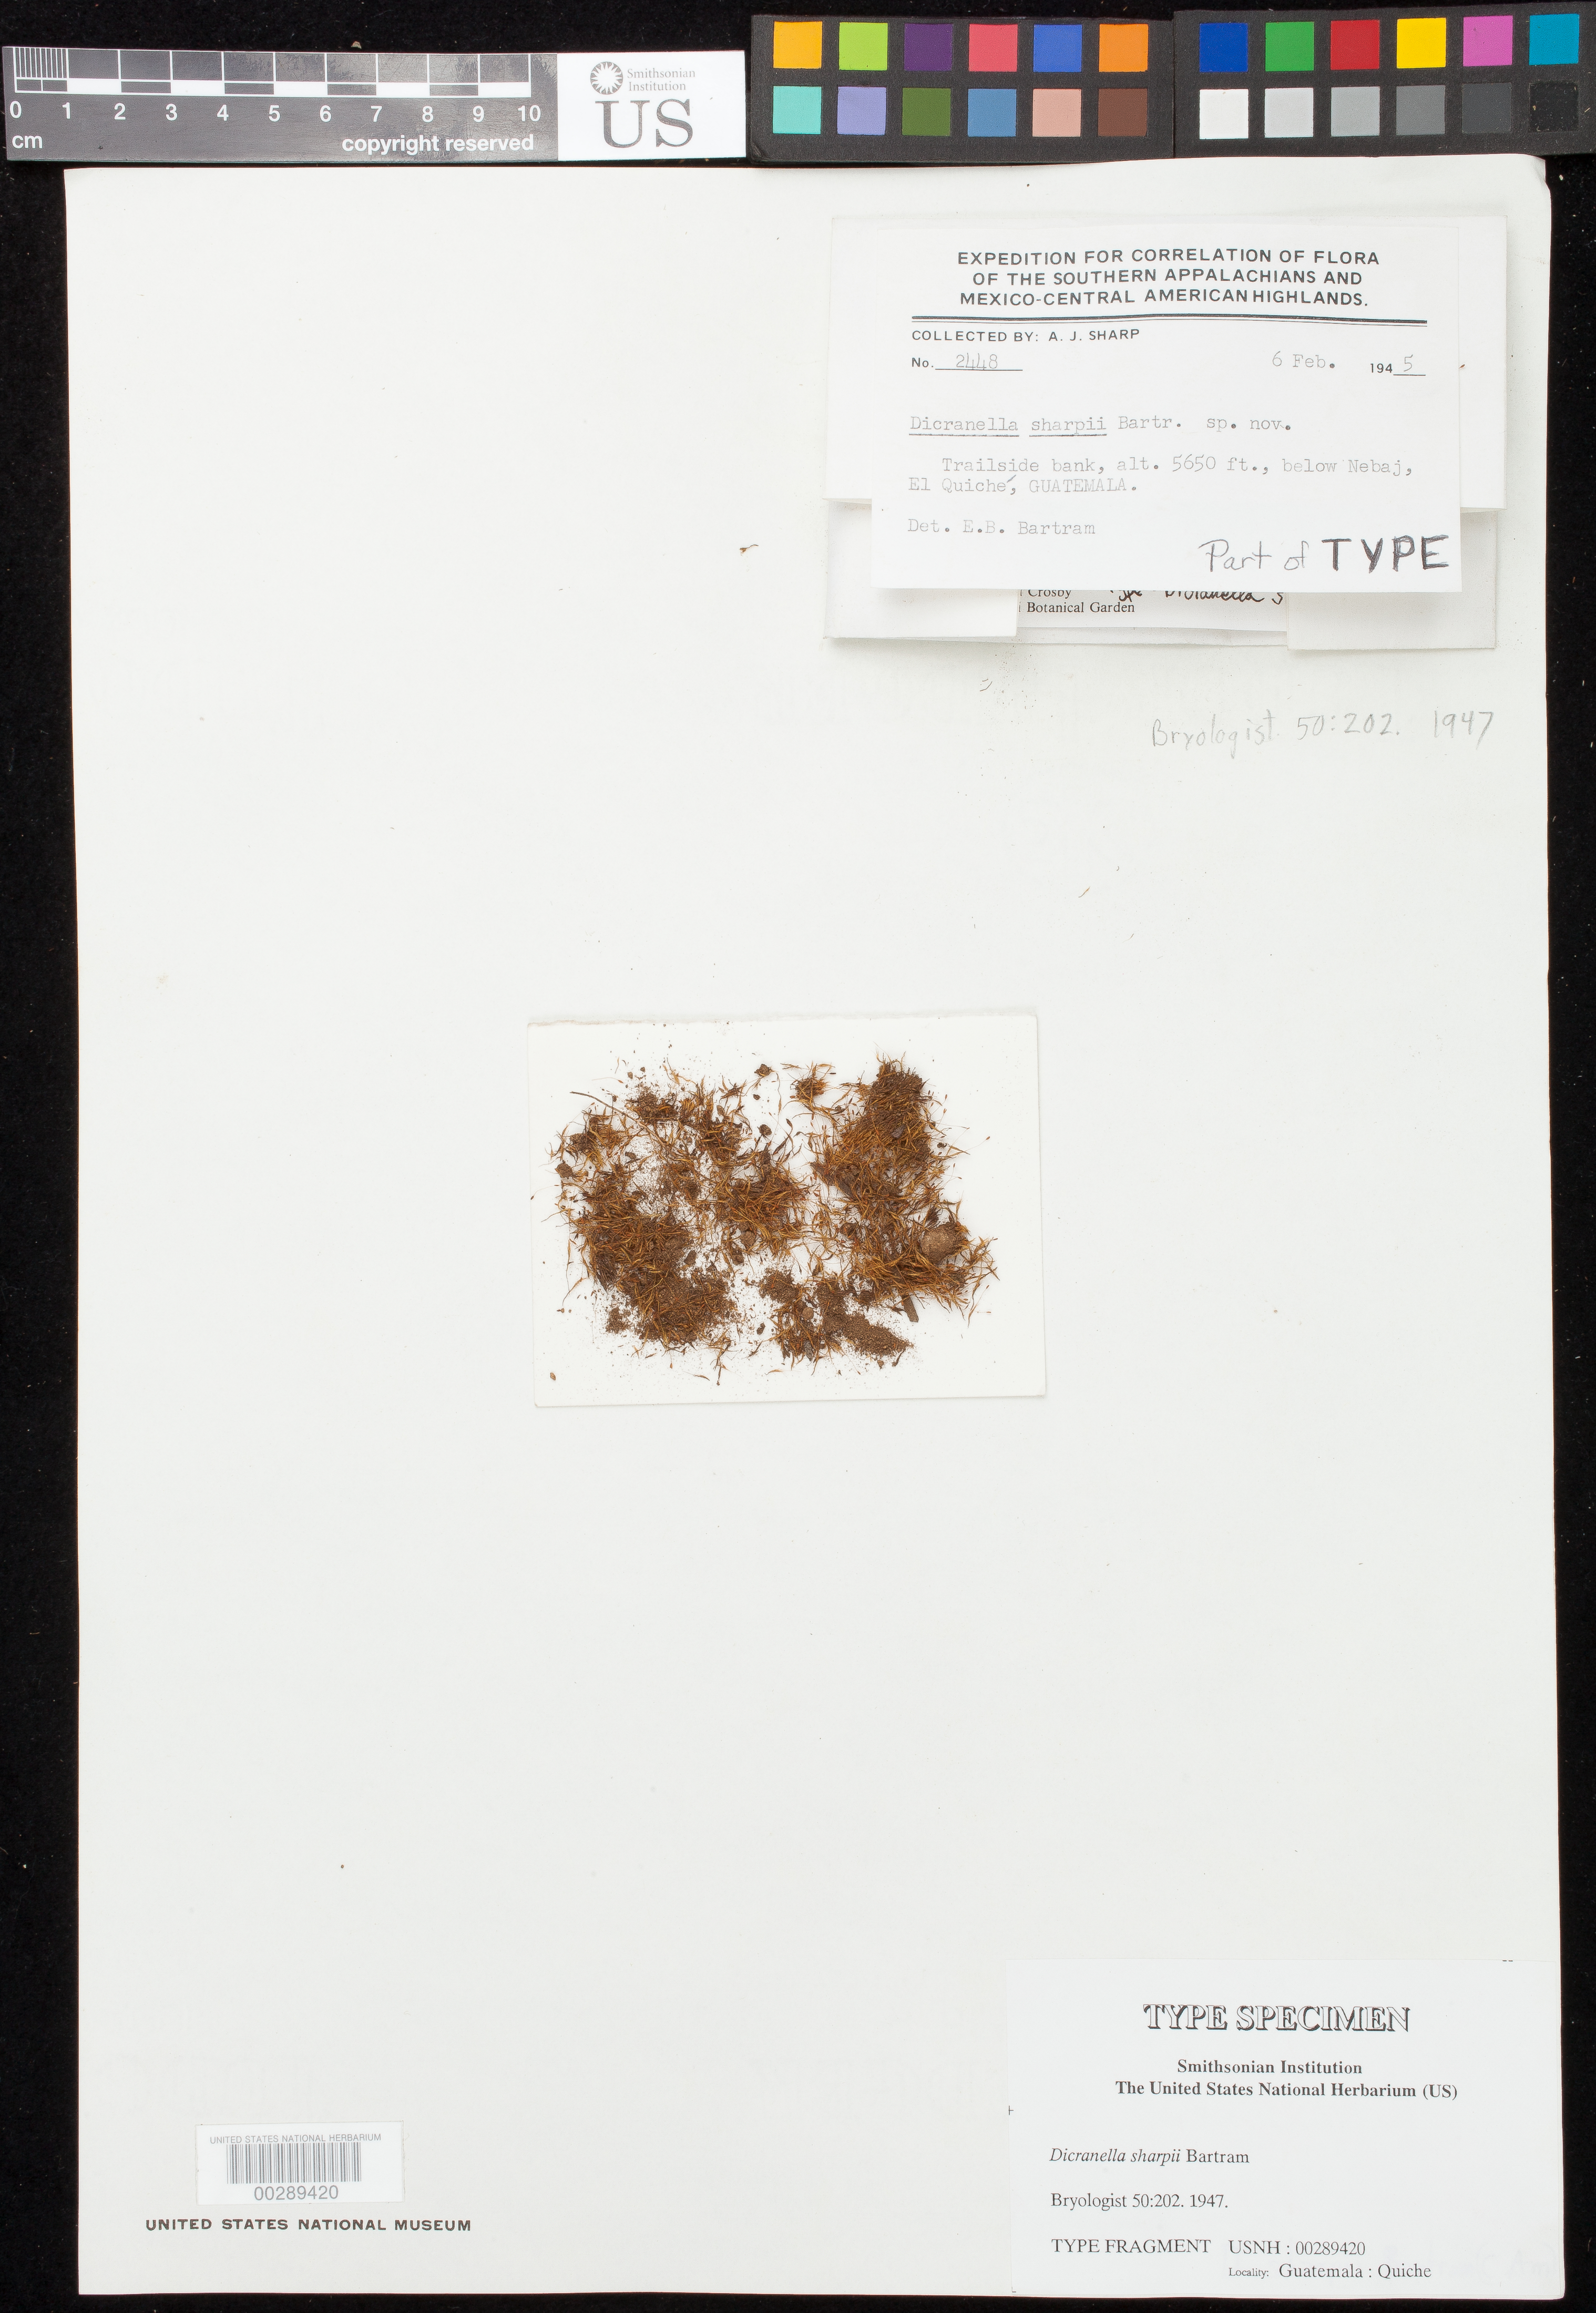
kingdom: Plantae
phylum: Bryophyta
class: Bryopsida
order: Dicranales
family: Dicranellaceae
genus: Dicranella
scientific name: Dicranella sharpii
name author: E.B. Bartram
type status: Type Fragment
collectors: A. J. Sharp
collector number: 2448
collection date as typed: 06 Feb 1945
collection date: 1945-02-06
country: Guatemala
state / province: El Quiché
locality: Trailside bank below Nebaj.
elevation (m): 1722